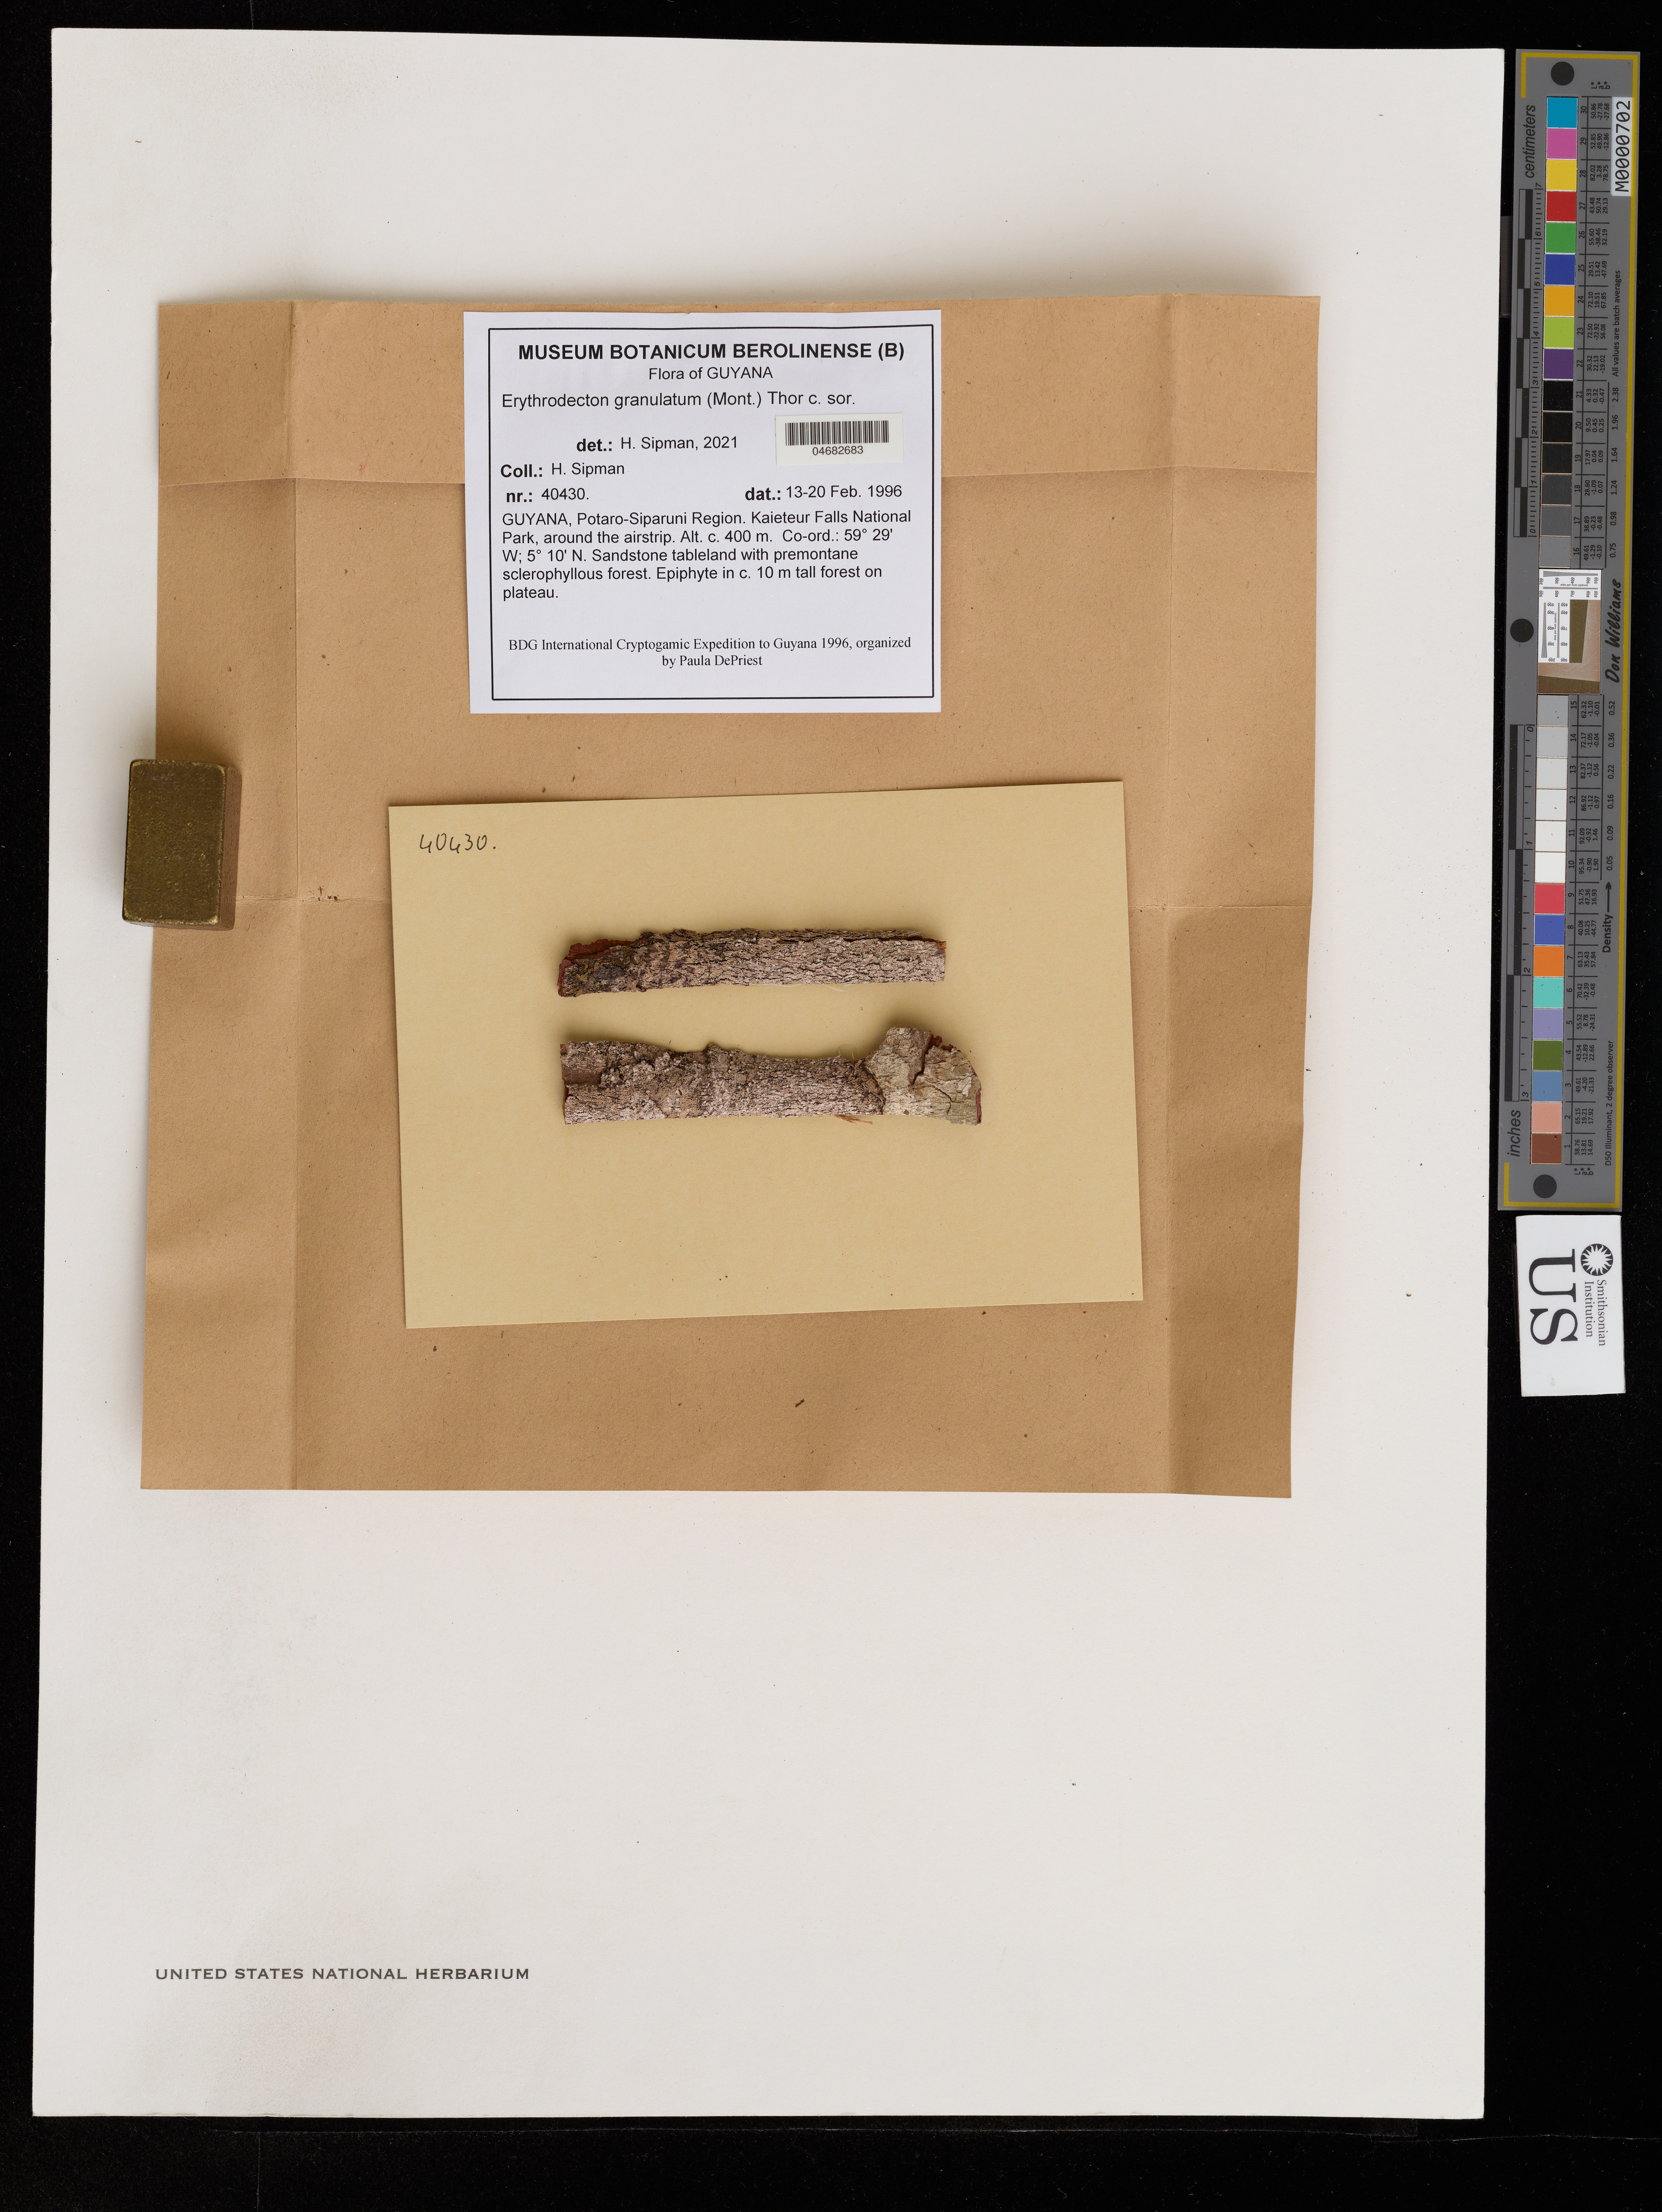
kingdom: Fungi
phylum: Ascomycota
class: Arthoniomycetes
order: Arthoniales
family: Roccellaceae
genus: Erythrodecton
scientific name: Erythrodecton granulatum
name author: (Mont.) G. Thor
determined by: Sipman, H.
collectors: H. Sipman et al.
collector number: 40430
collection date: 1996-02-13/1996-02-20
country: Guyana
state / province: Potaro-Siparuni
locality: Kaieteur Falls National Park, aroiund the airstrip.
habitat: Sandstone tableland with premontane sclerophyllous forest. In c. 10 m tall forest on plateau.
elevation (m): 400